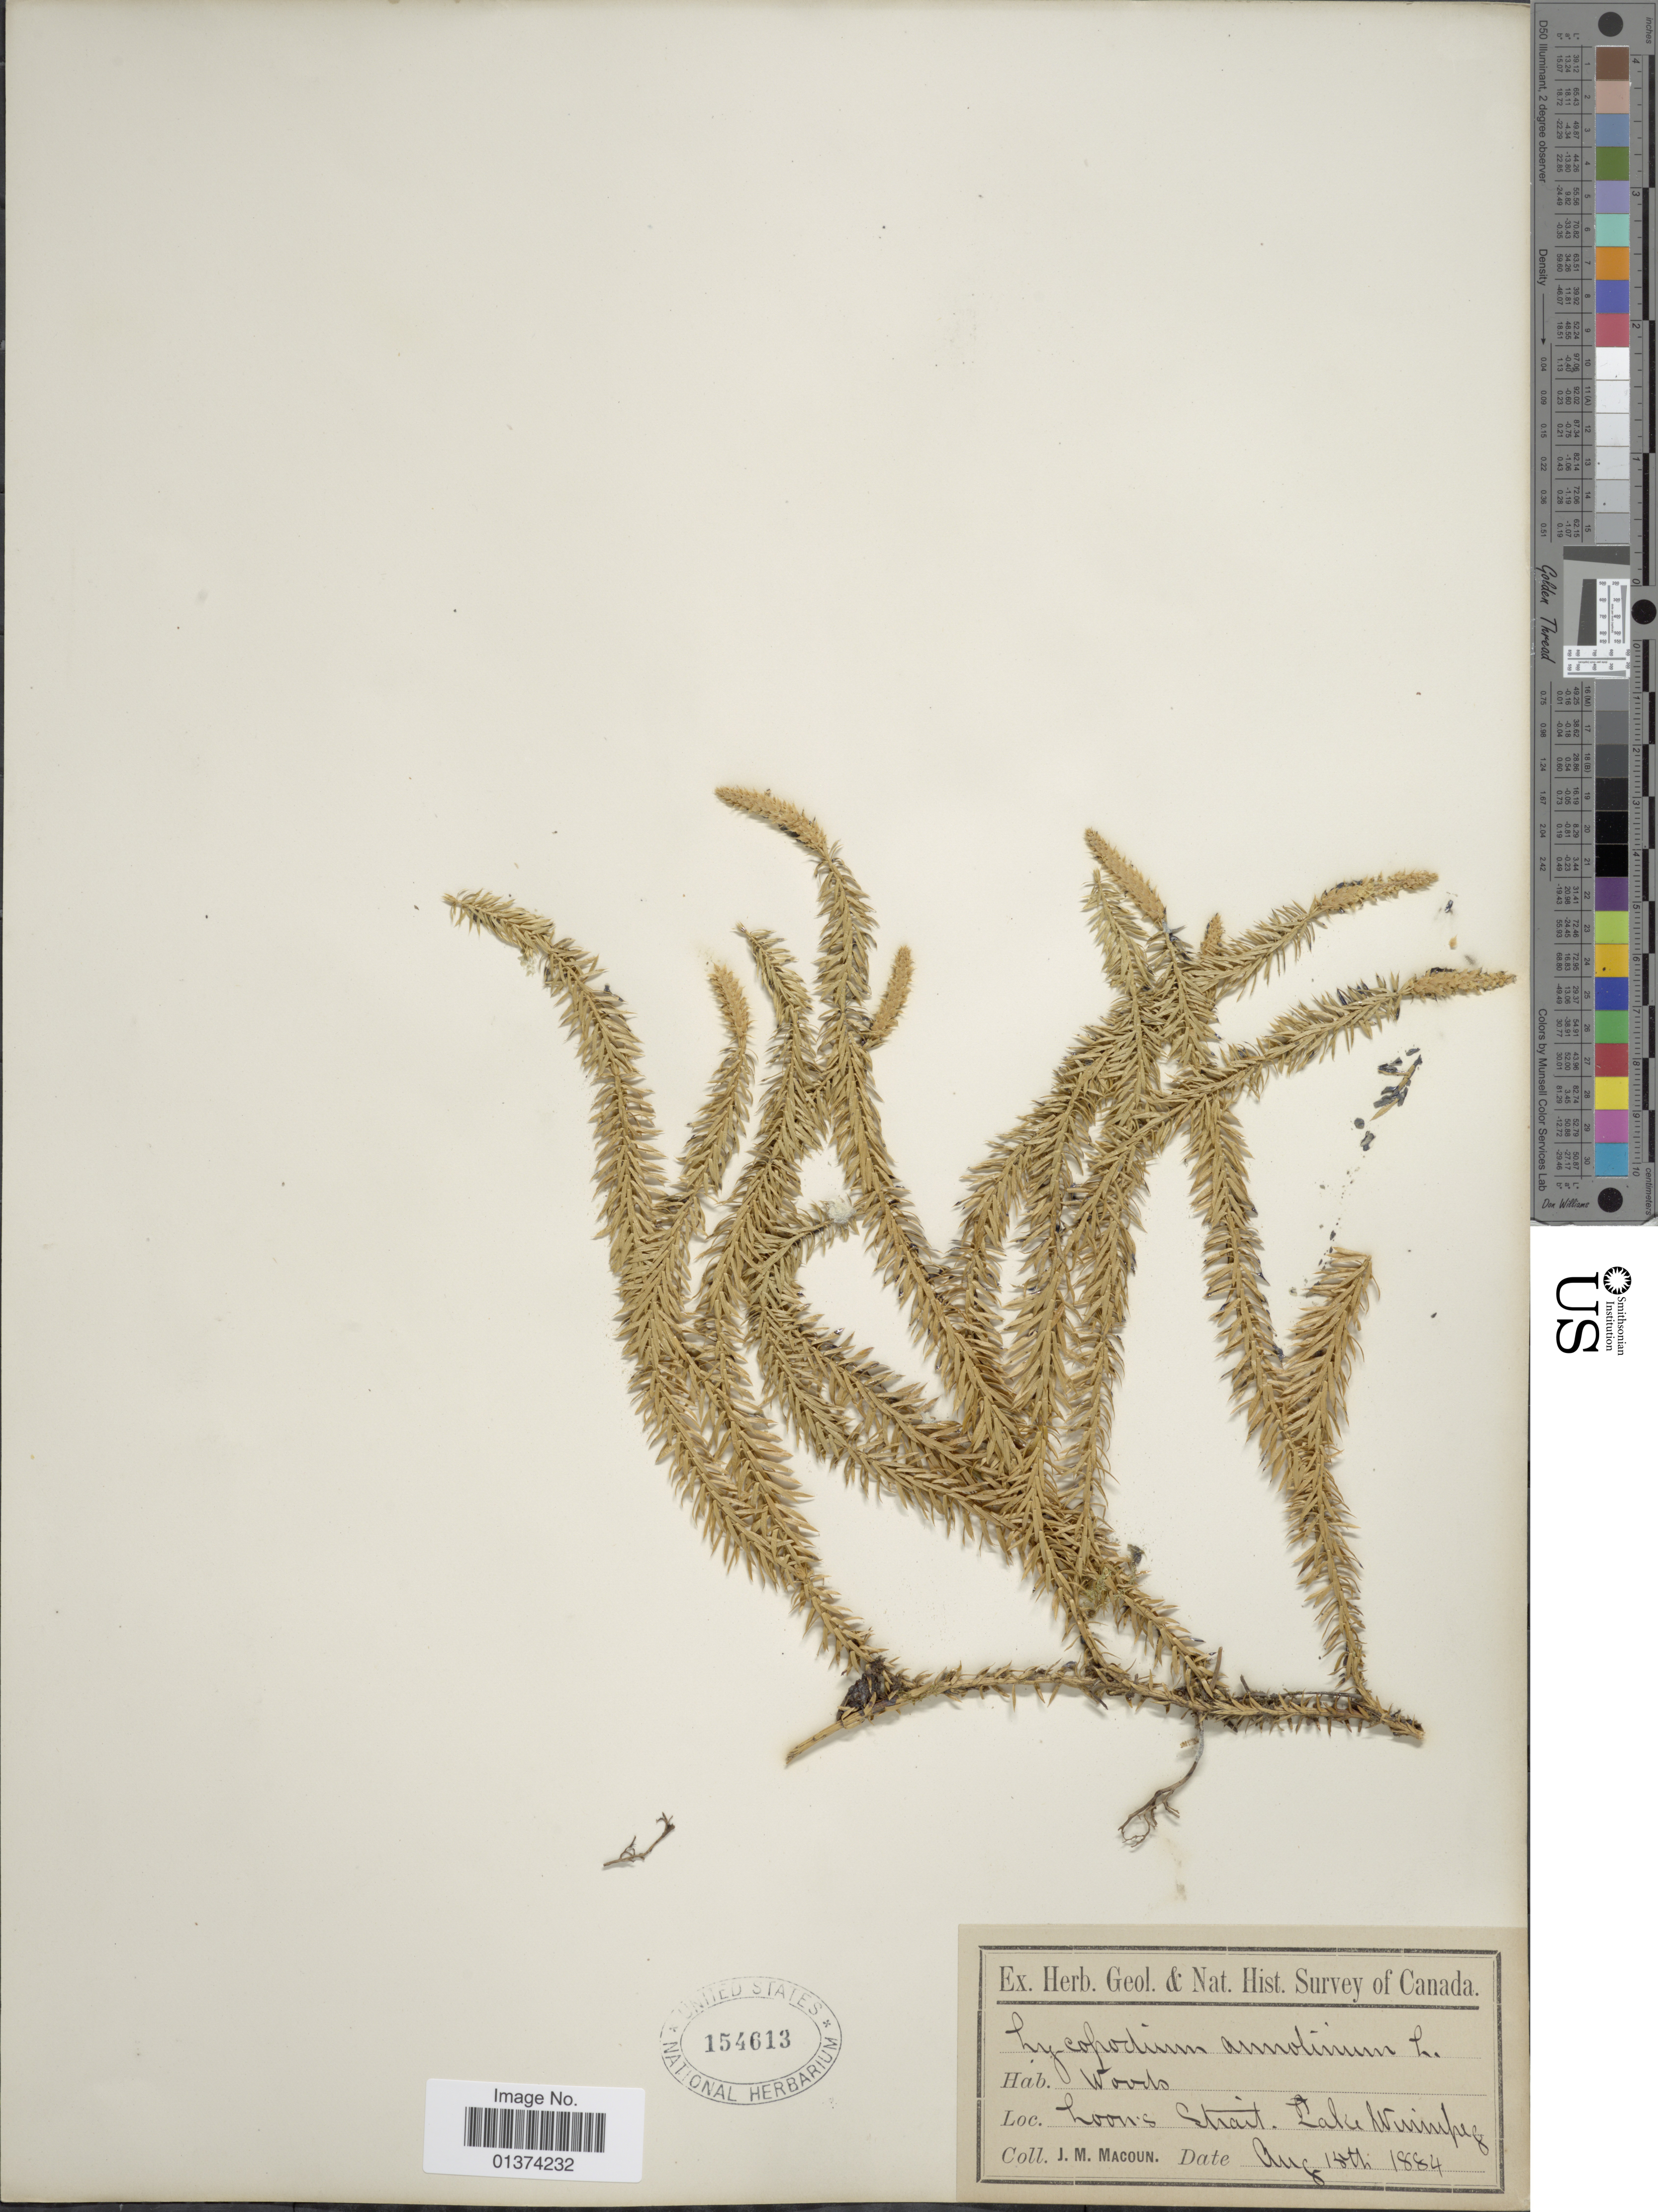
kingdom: Plantae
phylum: Tracheophyta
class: Lycopodiopsida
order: Lycopodiales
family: Lycopodiaceae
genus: Spinulum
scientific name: Spinulum annotinum subsp. annotinum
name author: (L.) A. Haines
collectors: J. M. Macoun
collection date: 1884-08-15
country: Canada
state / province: Manitoba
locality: Loon's Strait, Lake Winnipeg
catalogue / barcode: US 154613